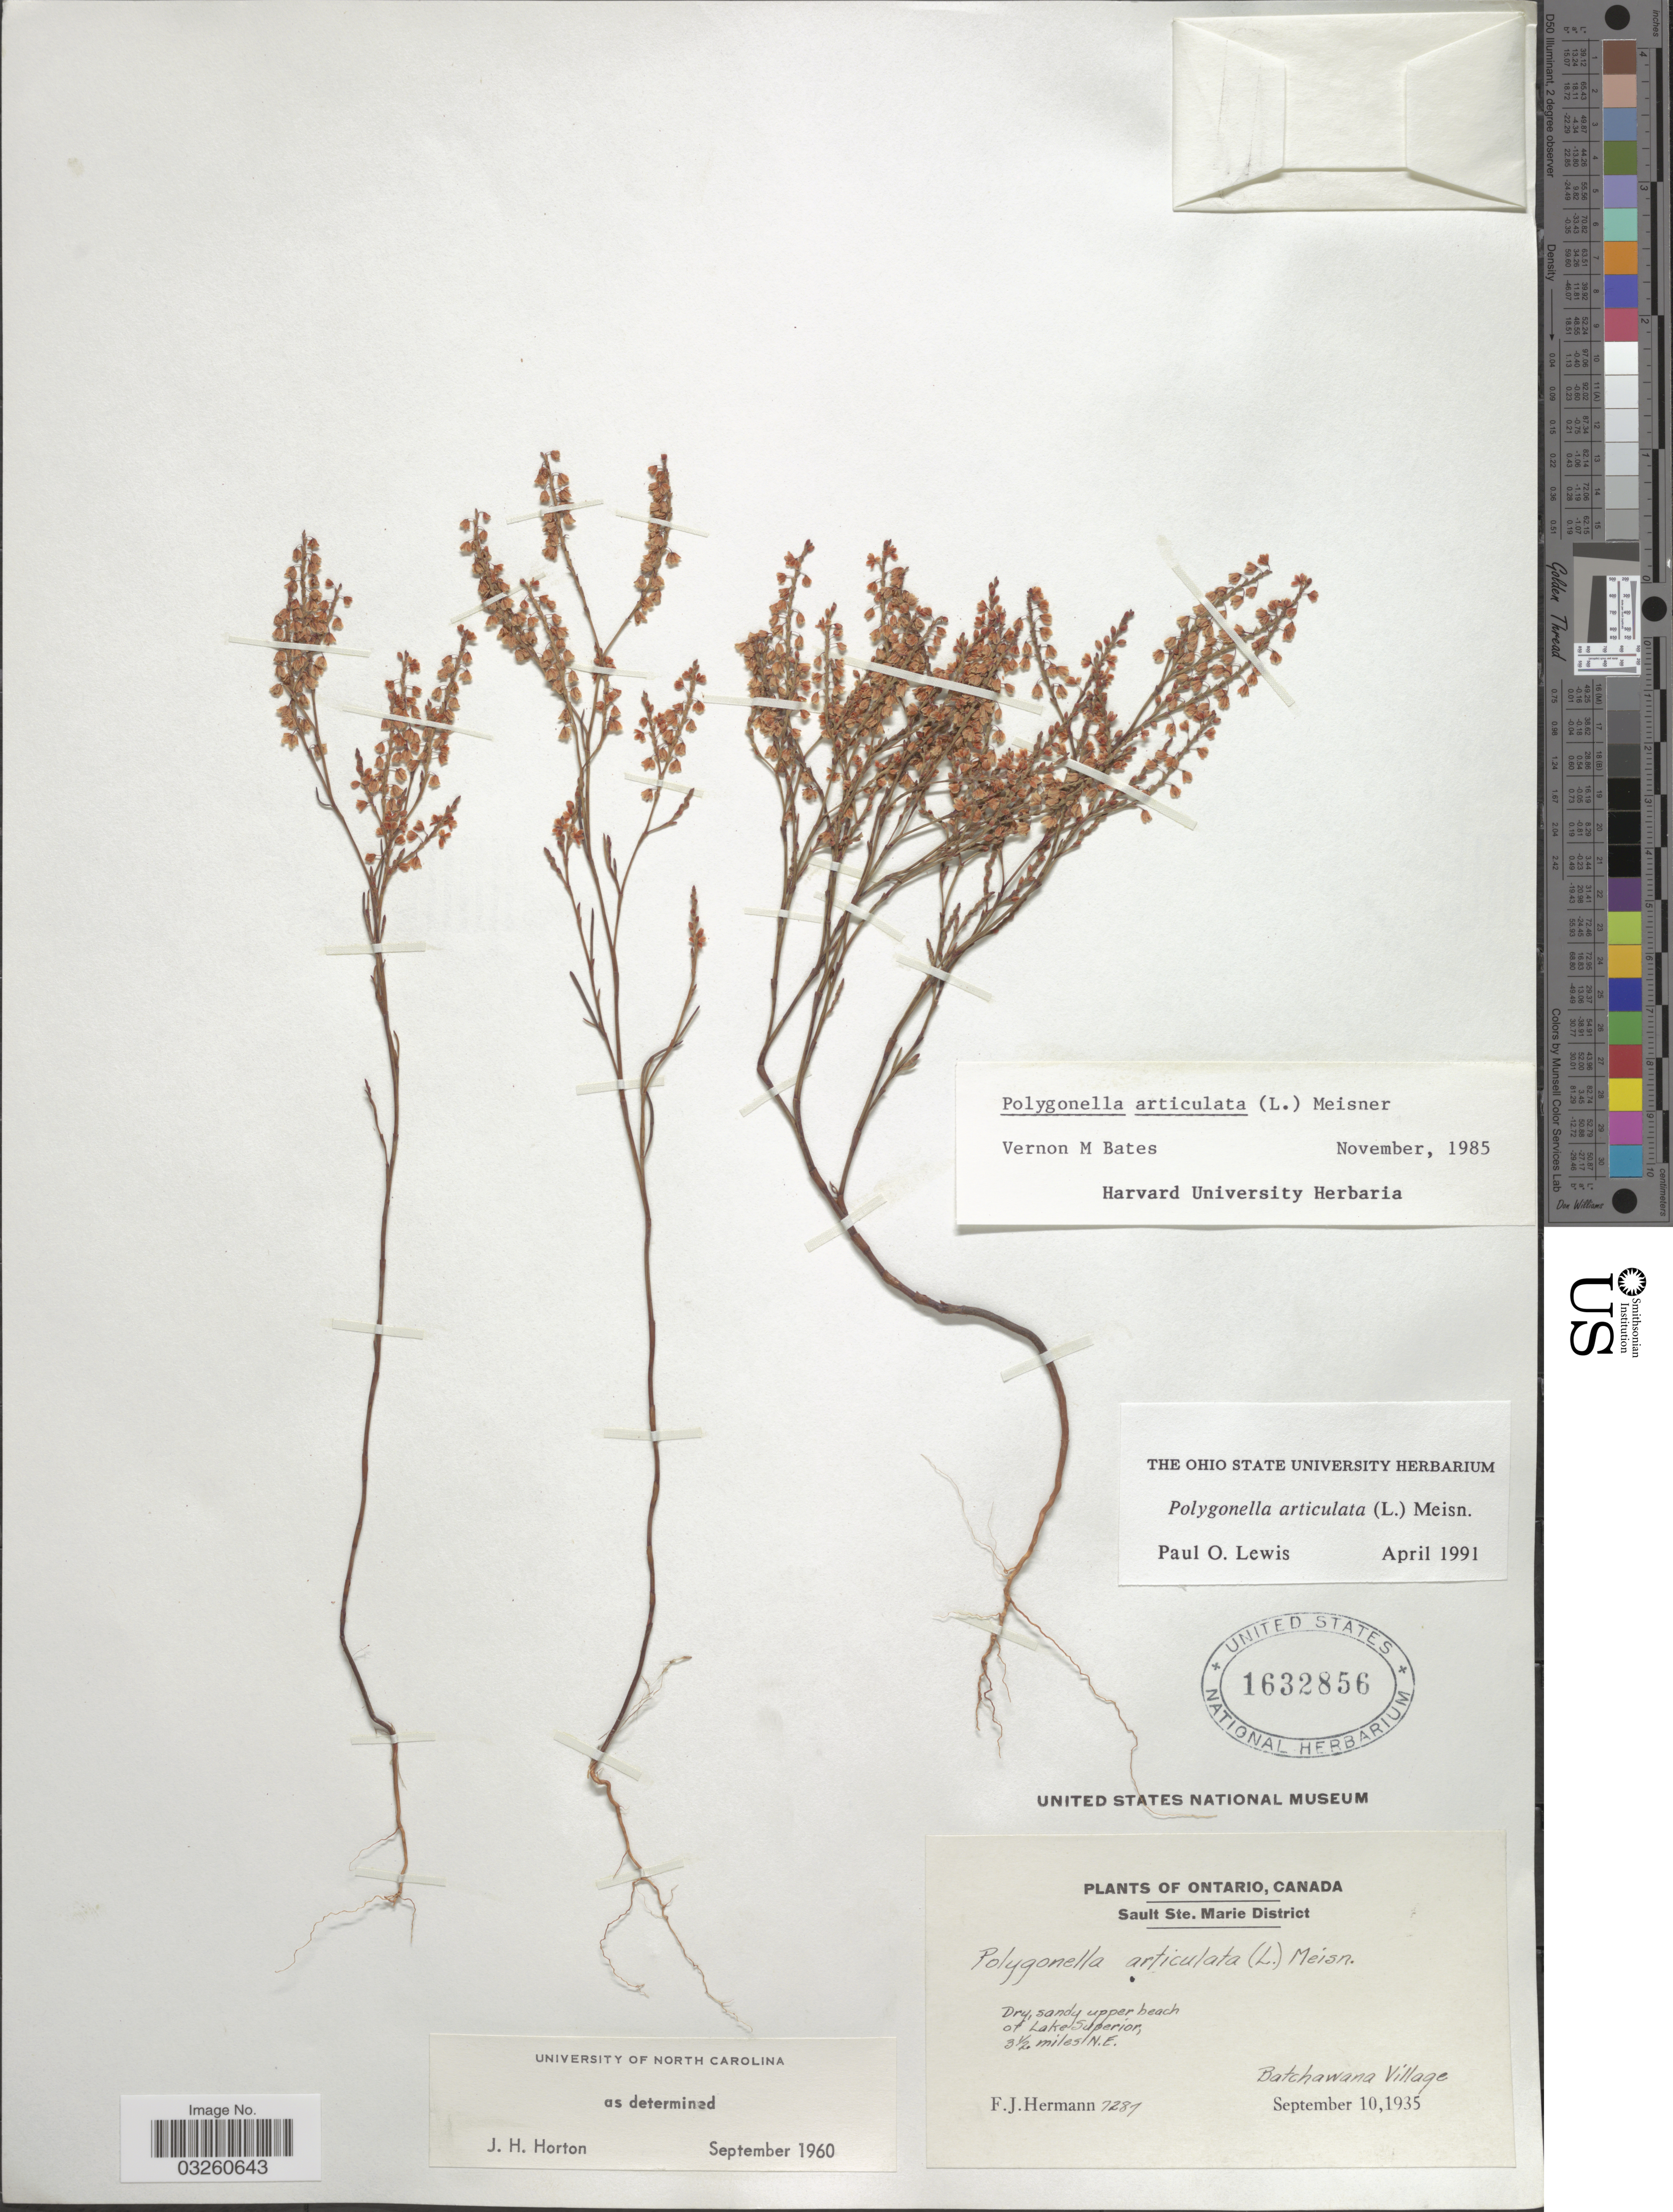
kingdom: Plantae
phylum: Tracheophyta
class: Magnoliopsida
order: Caryophyllales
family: Polygonaceae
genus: Polygonella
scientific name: Polygonella articulata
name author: (L.) Meisn.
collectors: F. J. Hermann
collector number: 7287*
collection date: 1935-09-10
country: Canada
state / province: Ontario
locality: Sault Ste. Marie District. Dry, sandy upper beach of Lake Superior, 3½ miles N.E. Batchawana Village.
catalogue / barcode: US 1632856